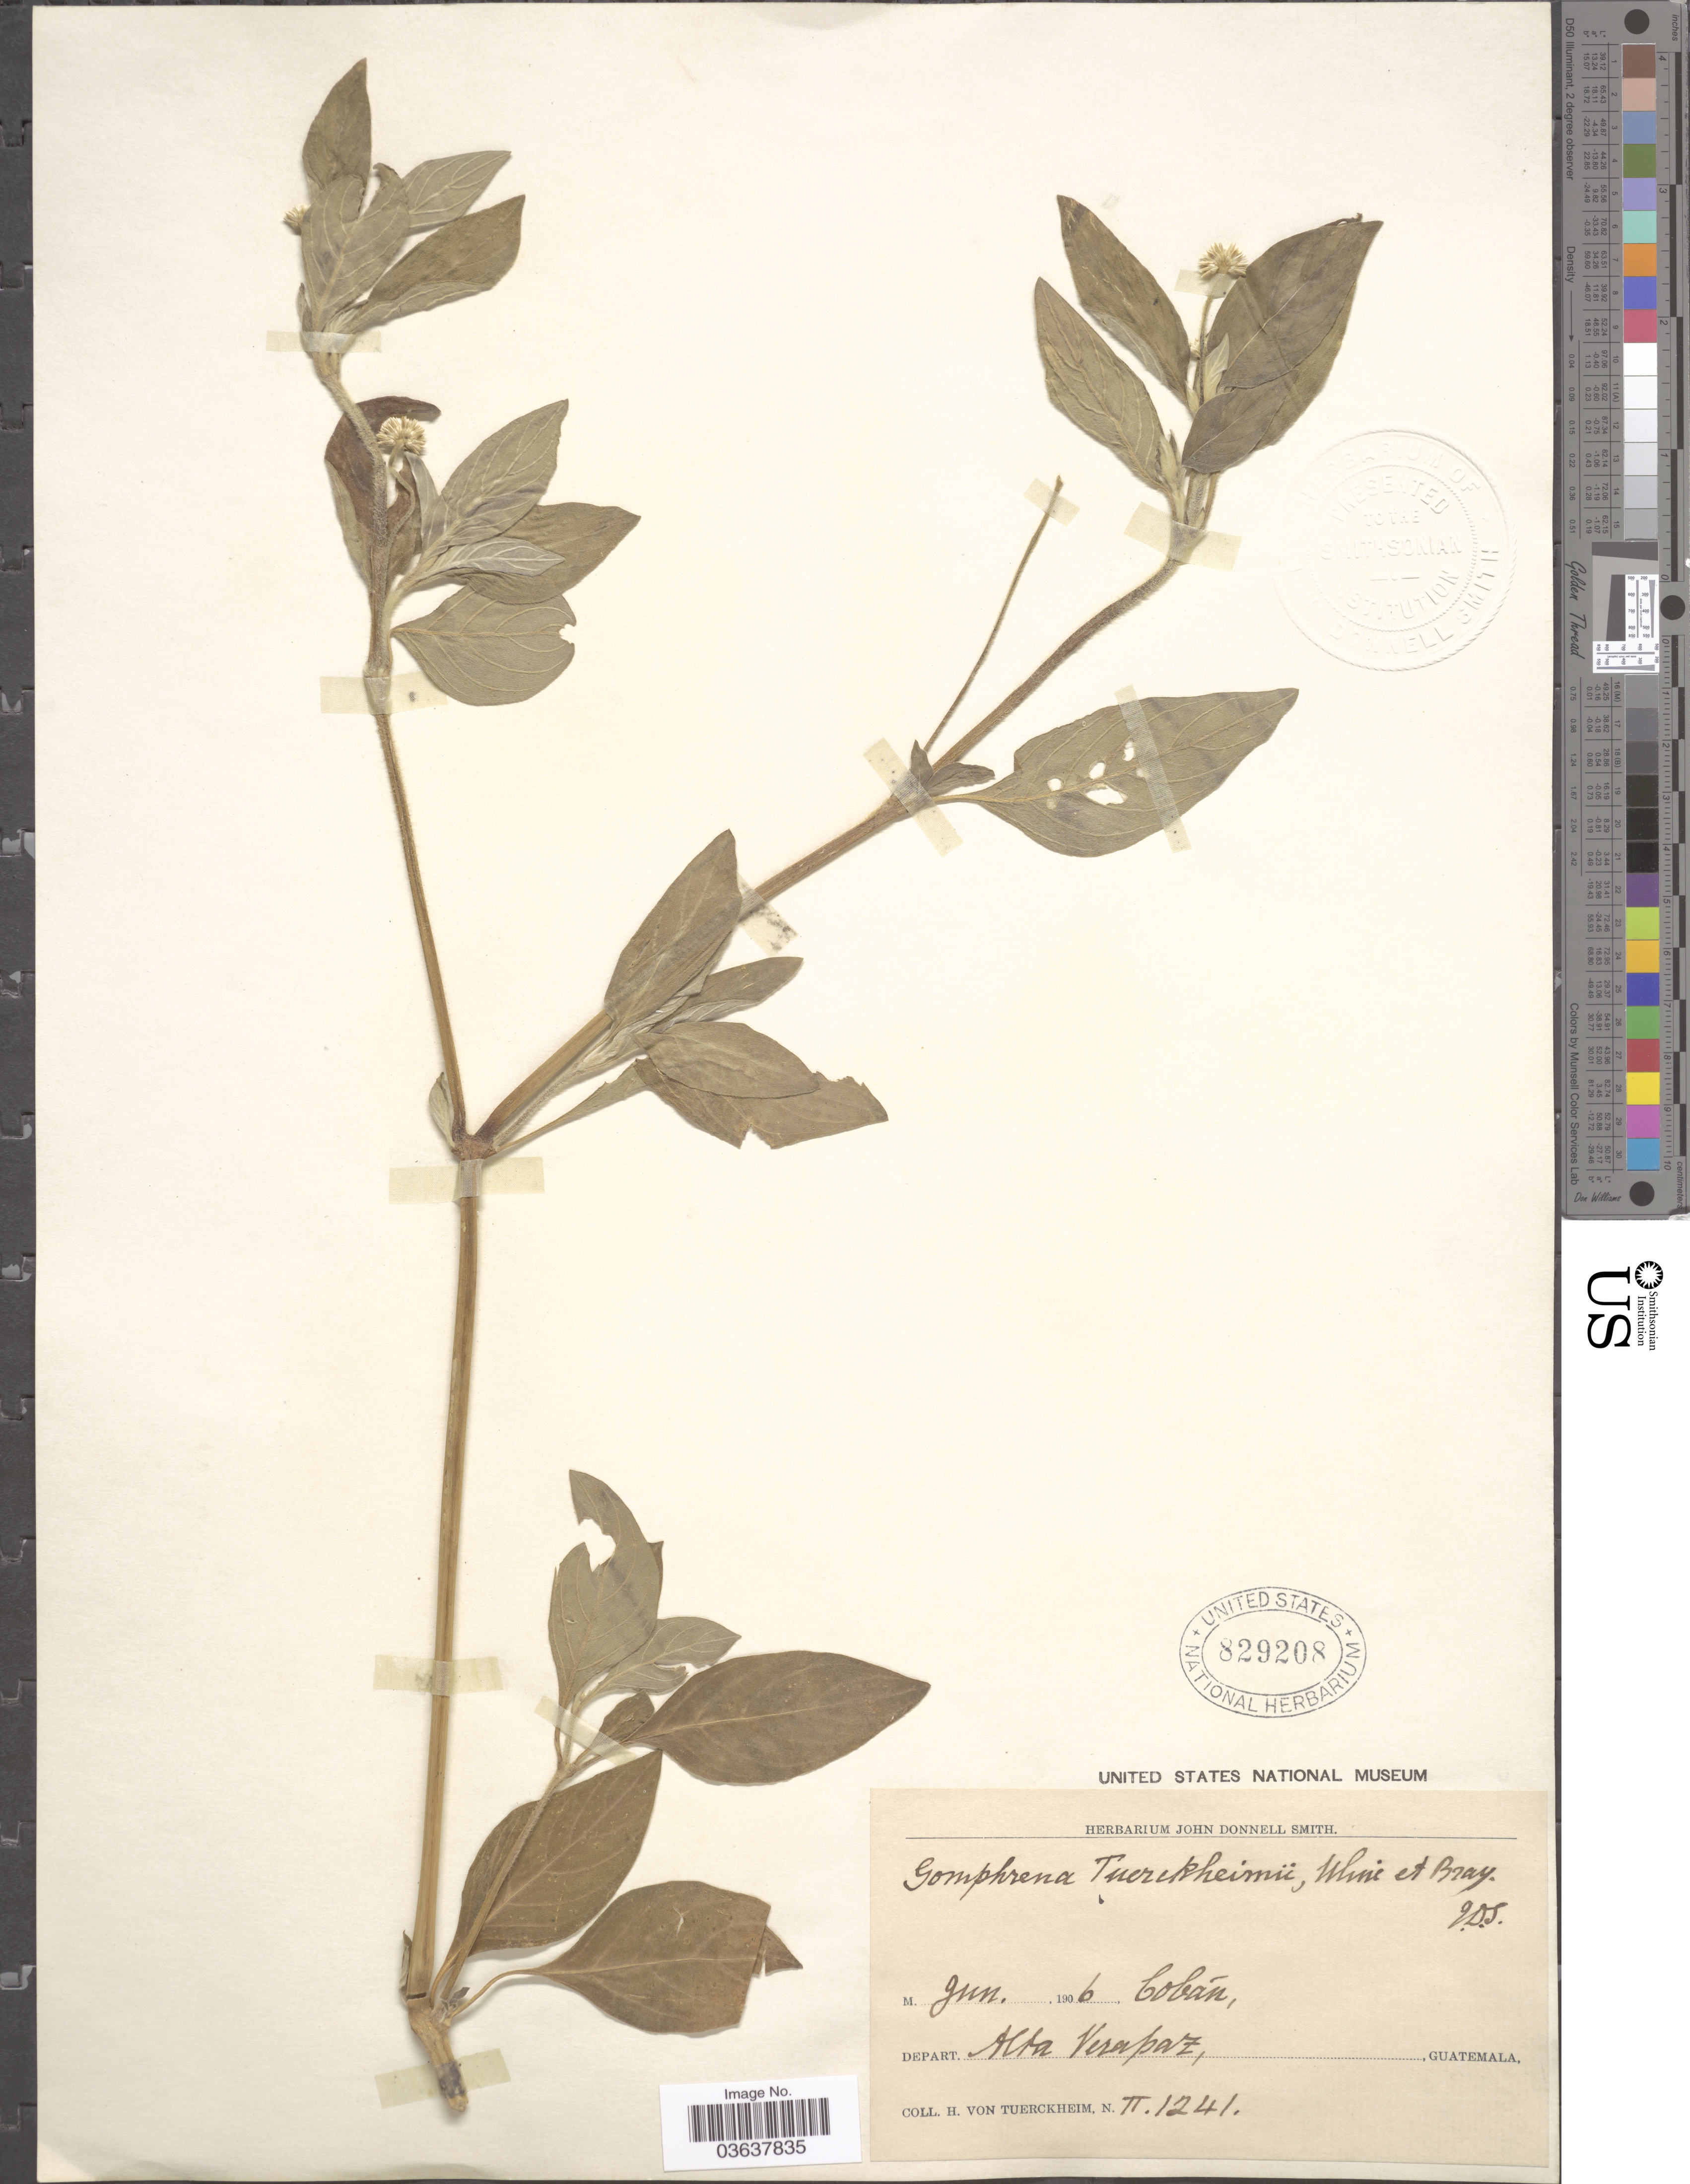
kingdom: Plantae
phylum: Tracheophyta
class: Magnoliopsida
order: Caryophyllales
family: Amaranthaceae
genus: Gomphrena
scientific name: Gomphrena tuerckheimii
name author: Uline & W.L. Bray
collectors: H. von Türckheim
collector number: II1241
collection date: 1906-06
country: Guatemala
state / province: Alta Verapaz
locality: Cobán, Depart. Alta Verapaz.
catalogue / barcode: US 829208